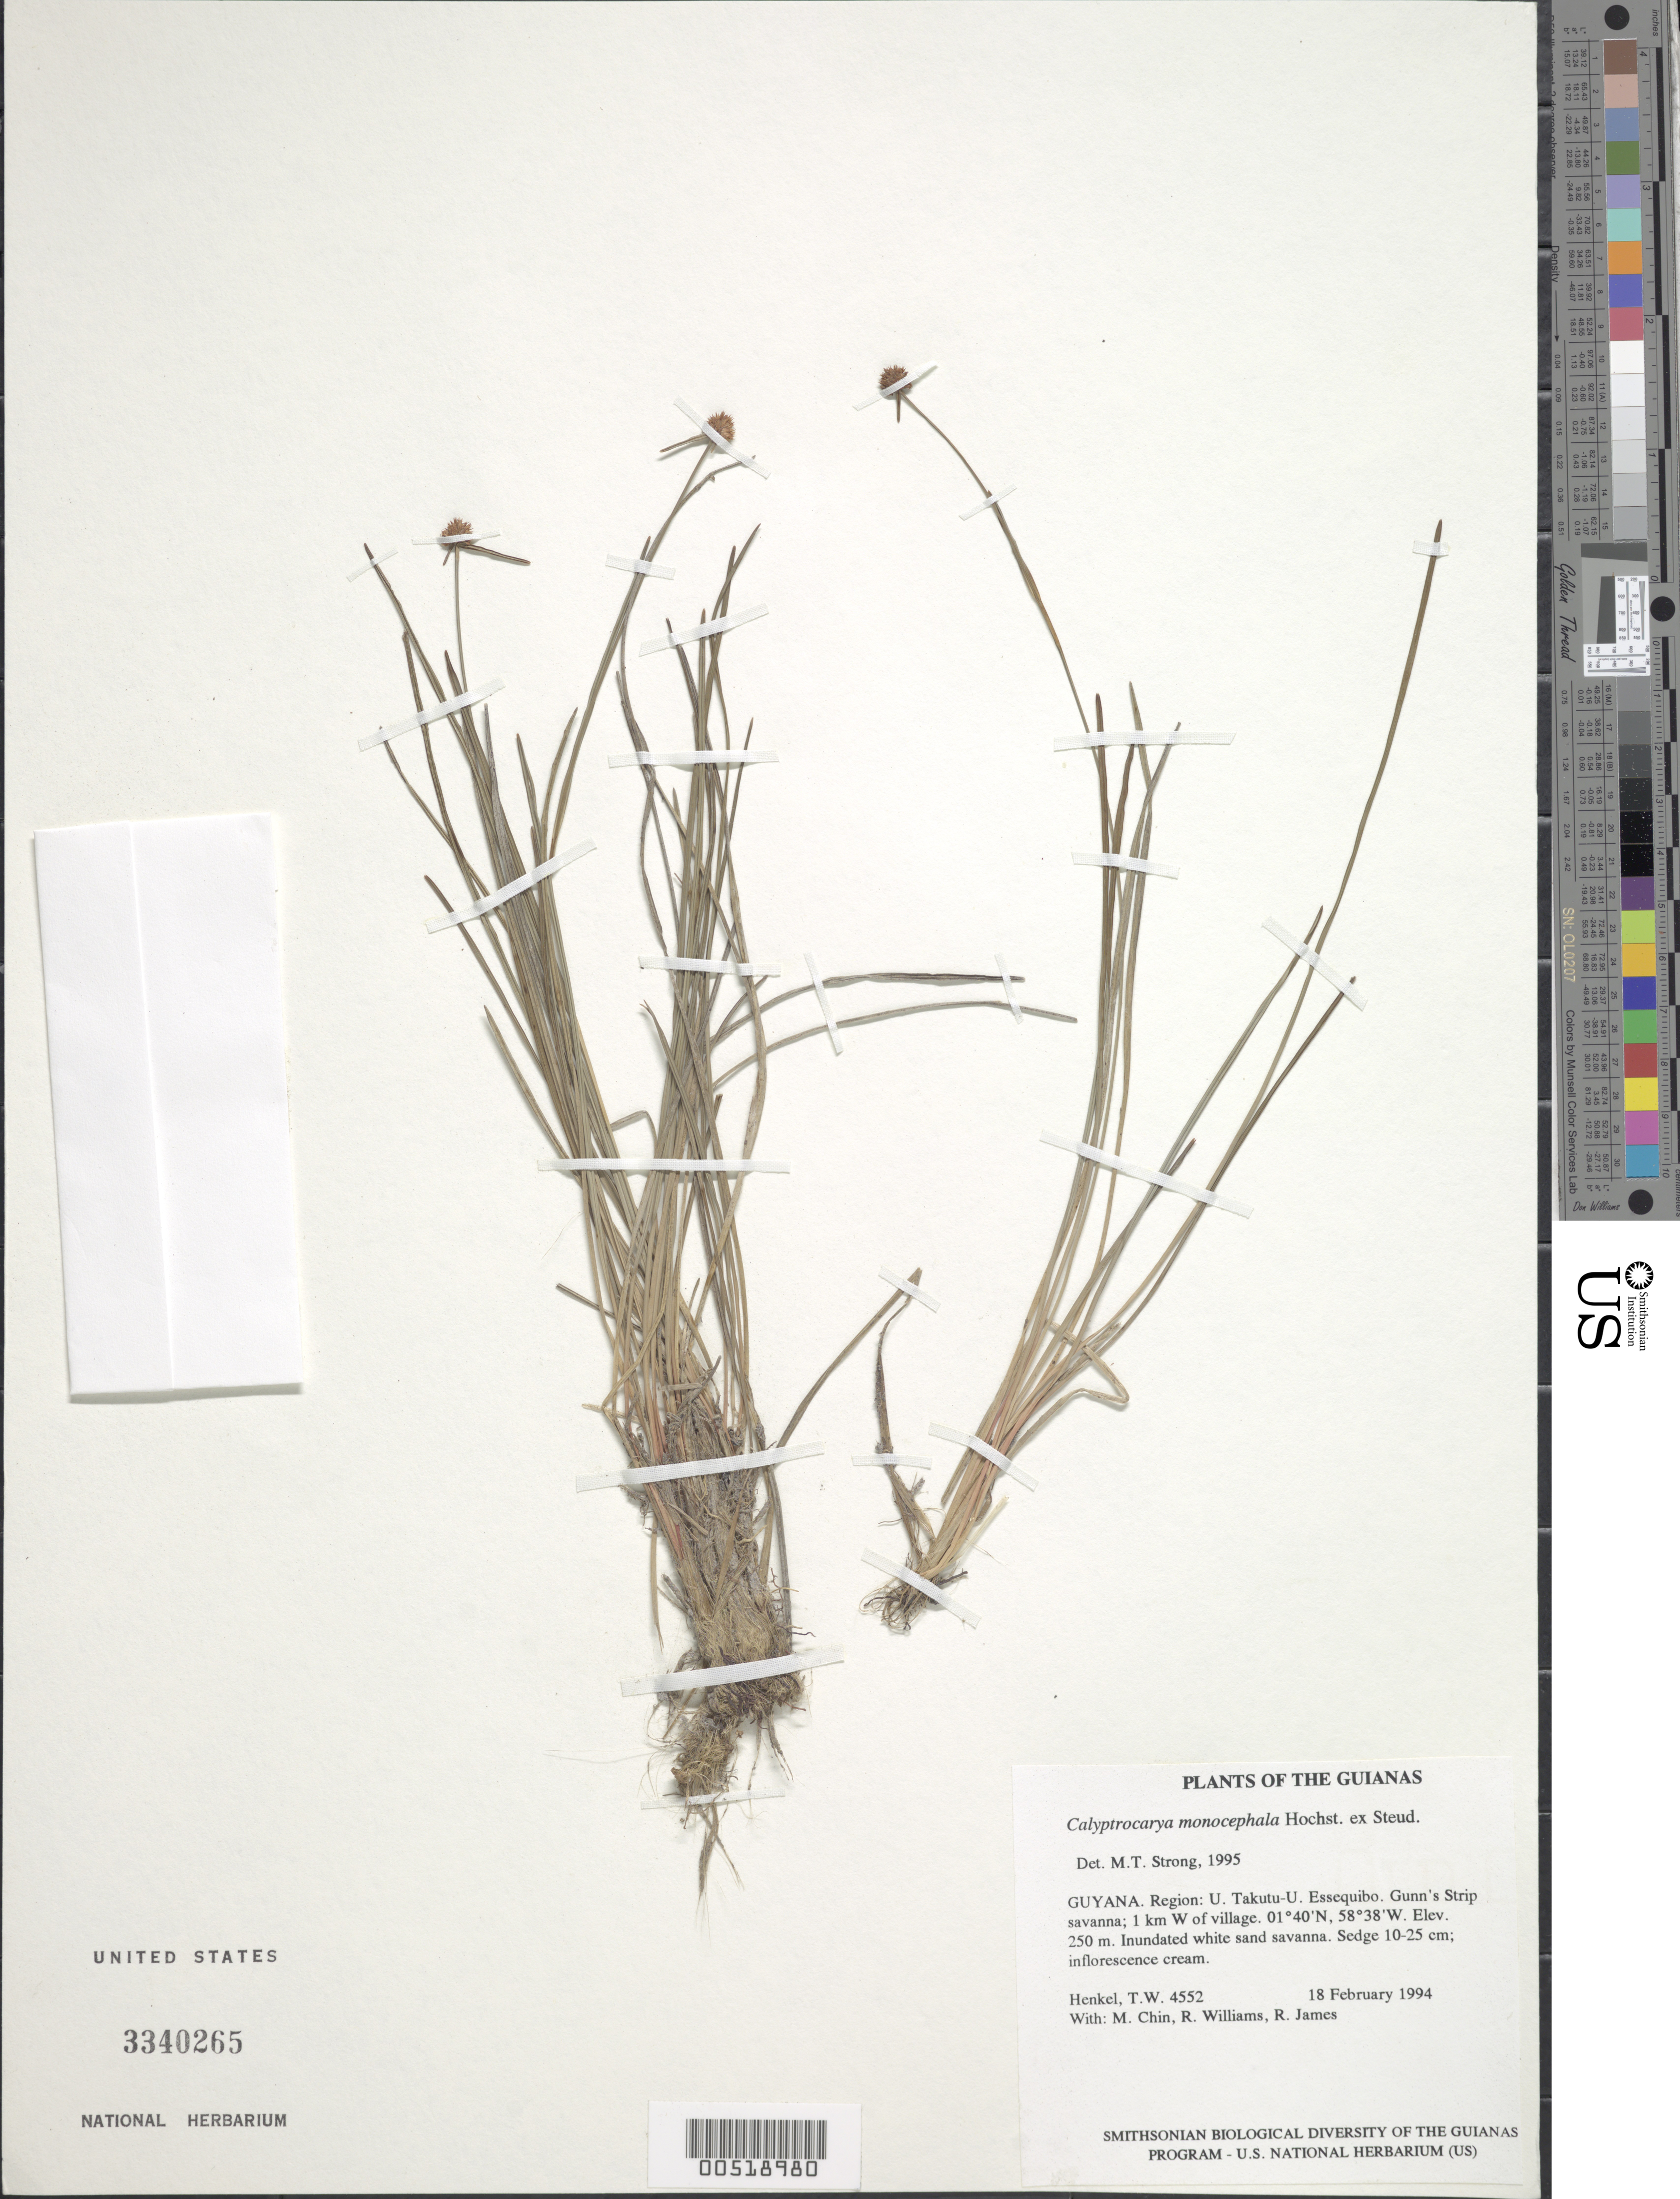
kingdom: Plantae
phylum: Tracheophyta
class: Liliopsida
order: Poales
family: Cyperaceae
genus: Calyptrocarya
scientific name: Calyptrocarya monocephala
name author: Hochst. ex Steud.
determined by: Strong, M. T., (US), Smithsonian Institution - National Museum of Natural History (UNITED STATES)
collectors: T. Henkel, M. Chin, R. Williams & R. James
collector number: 4552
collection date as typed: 18 February 1994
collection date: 1994-02-18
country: Guyana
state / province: U. Takutu-U. Essequibo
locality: Gunn's Strip savanna; 1 km W of village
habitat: Inundated white sand savanna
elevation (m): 250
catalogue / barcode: US 3340265